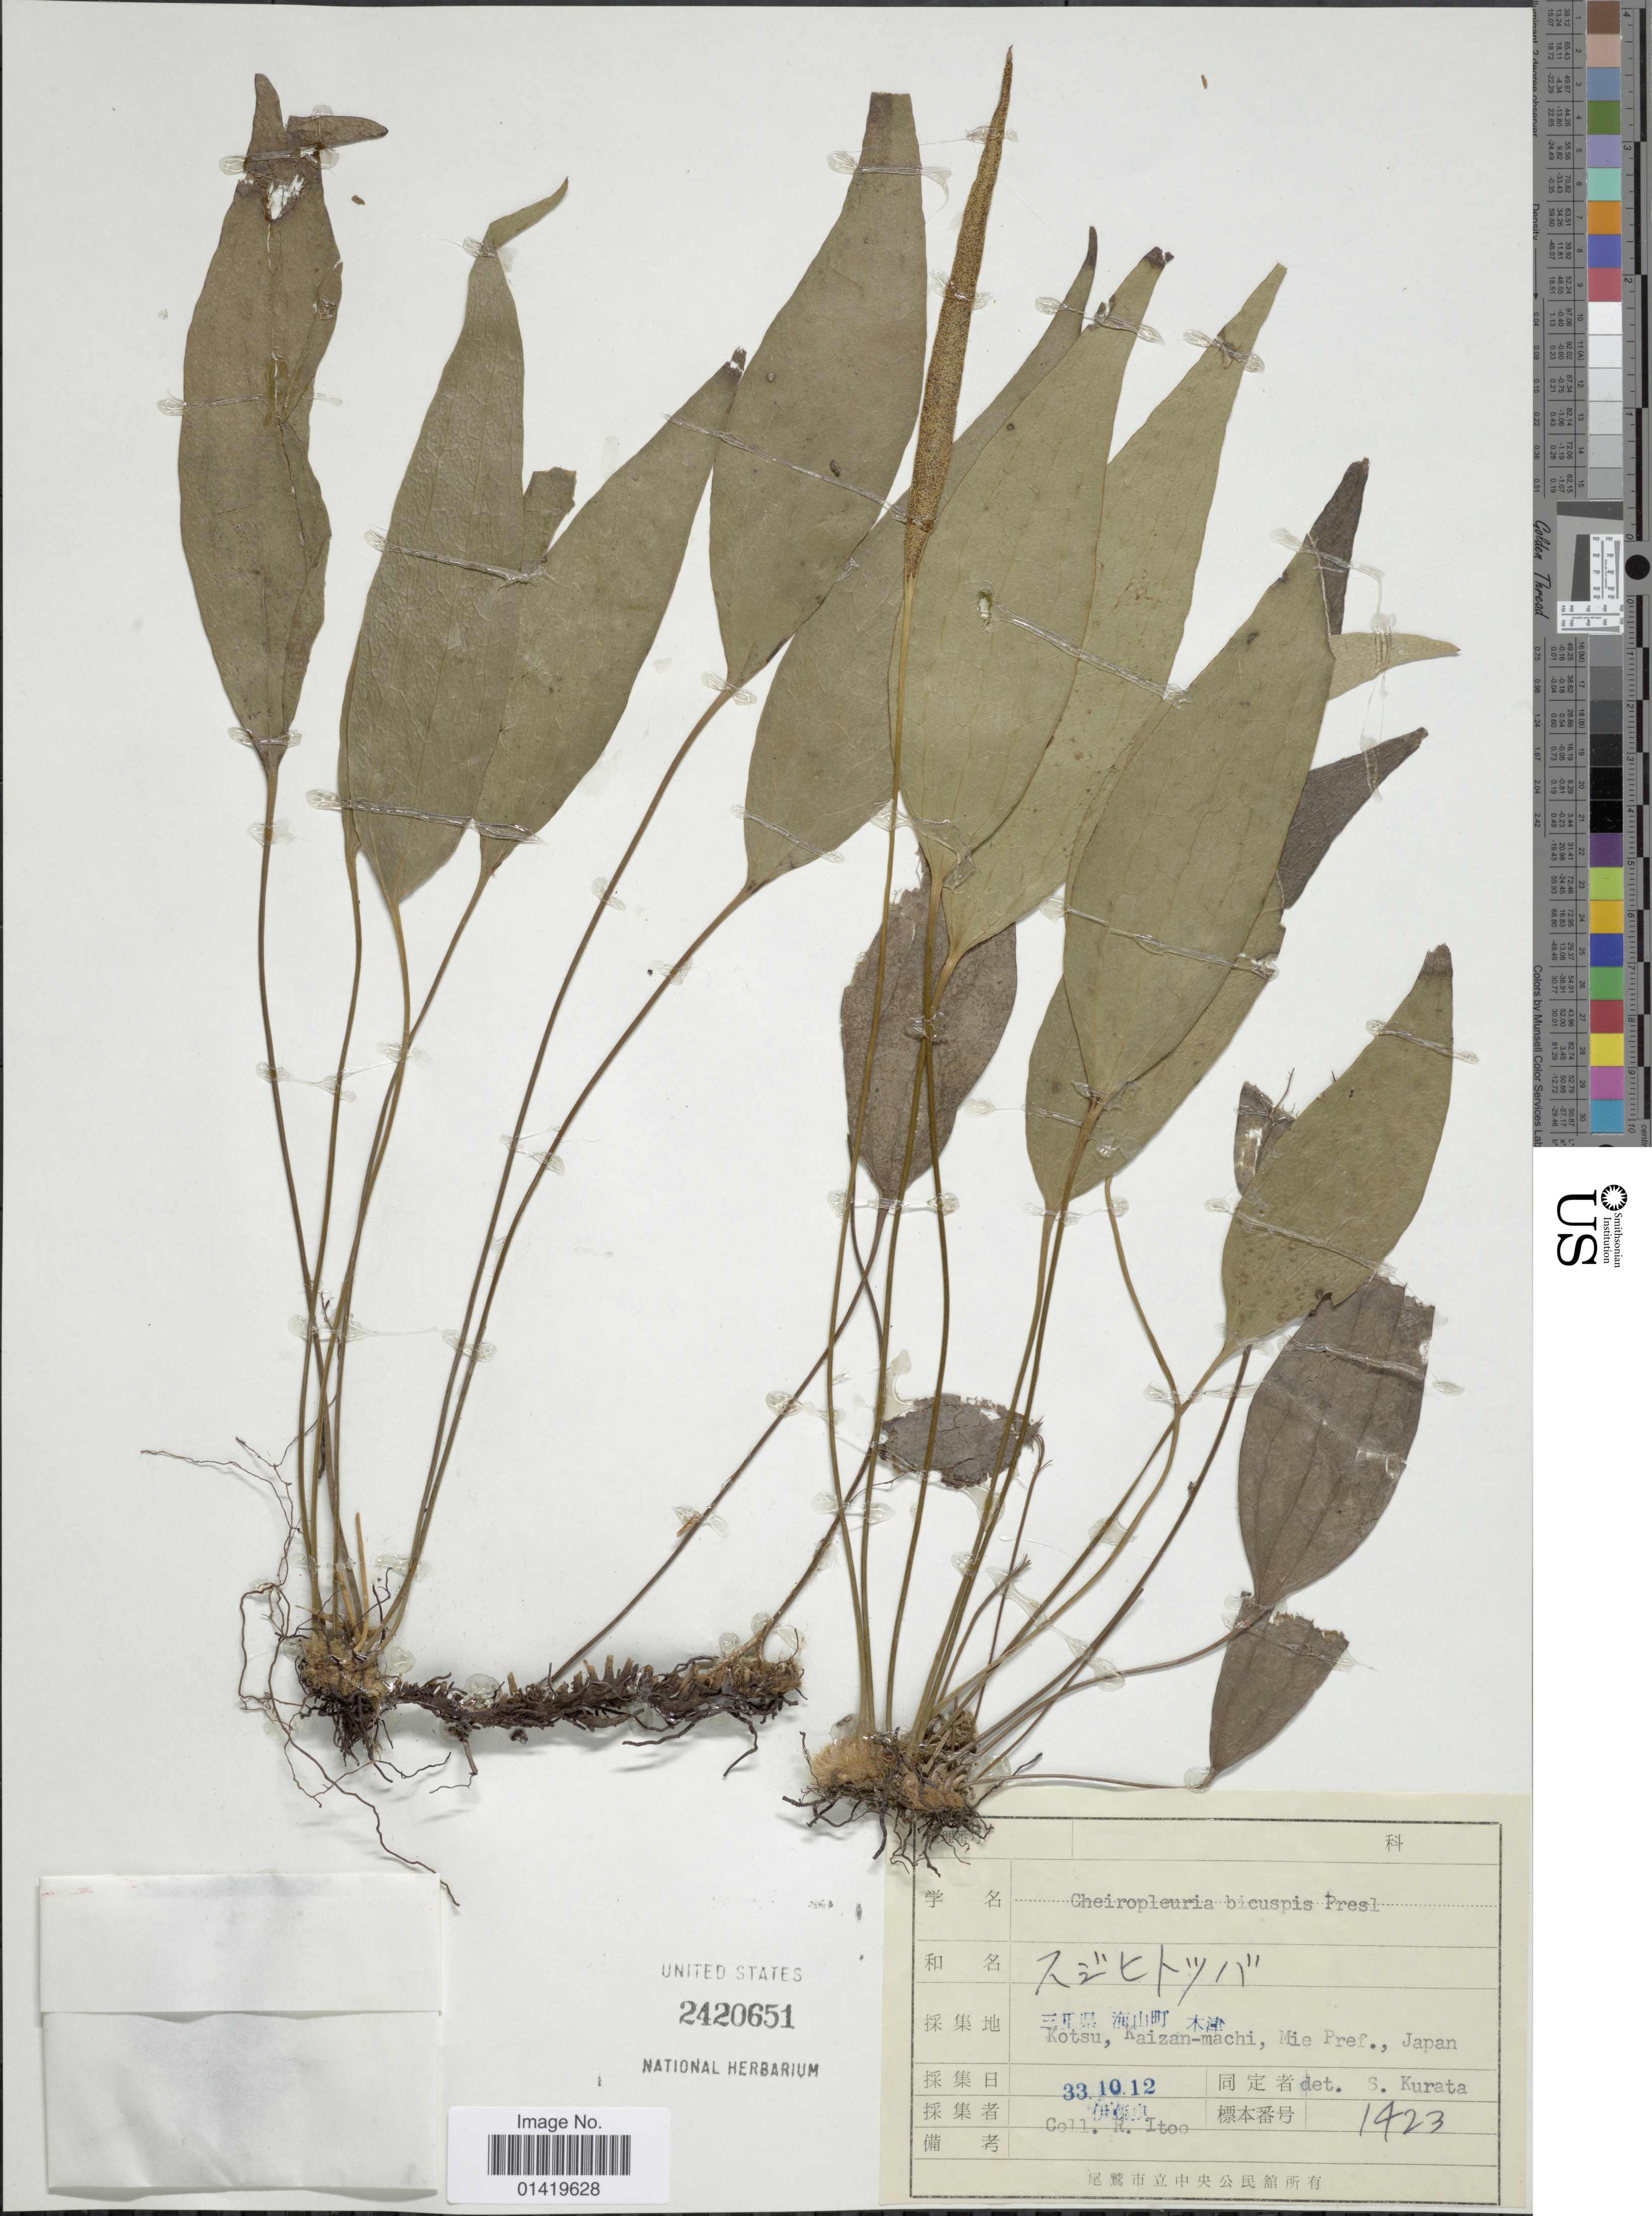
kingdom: Plantae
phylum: Tracheophyta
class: Polypodiopsida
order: Gleicheniales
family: Dipteridaceae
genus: Cheiropleuria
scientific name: Cheiropleuria bicuspis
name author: (Blume) C. Presl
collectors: R. Ito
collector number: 1423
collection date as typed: Transcribed d/m/y: 12/10/33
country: Japan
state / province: Mie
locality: Kotsu, Kaizan-machi, Mie Pref. Japan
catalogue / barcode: US 2420651